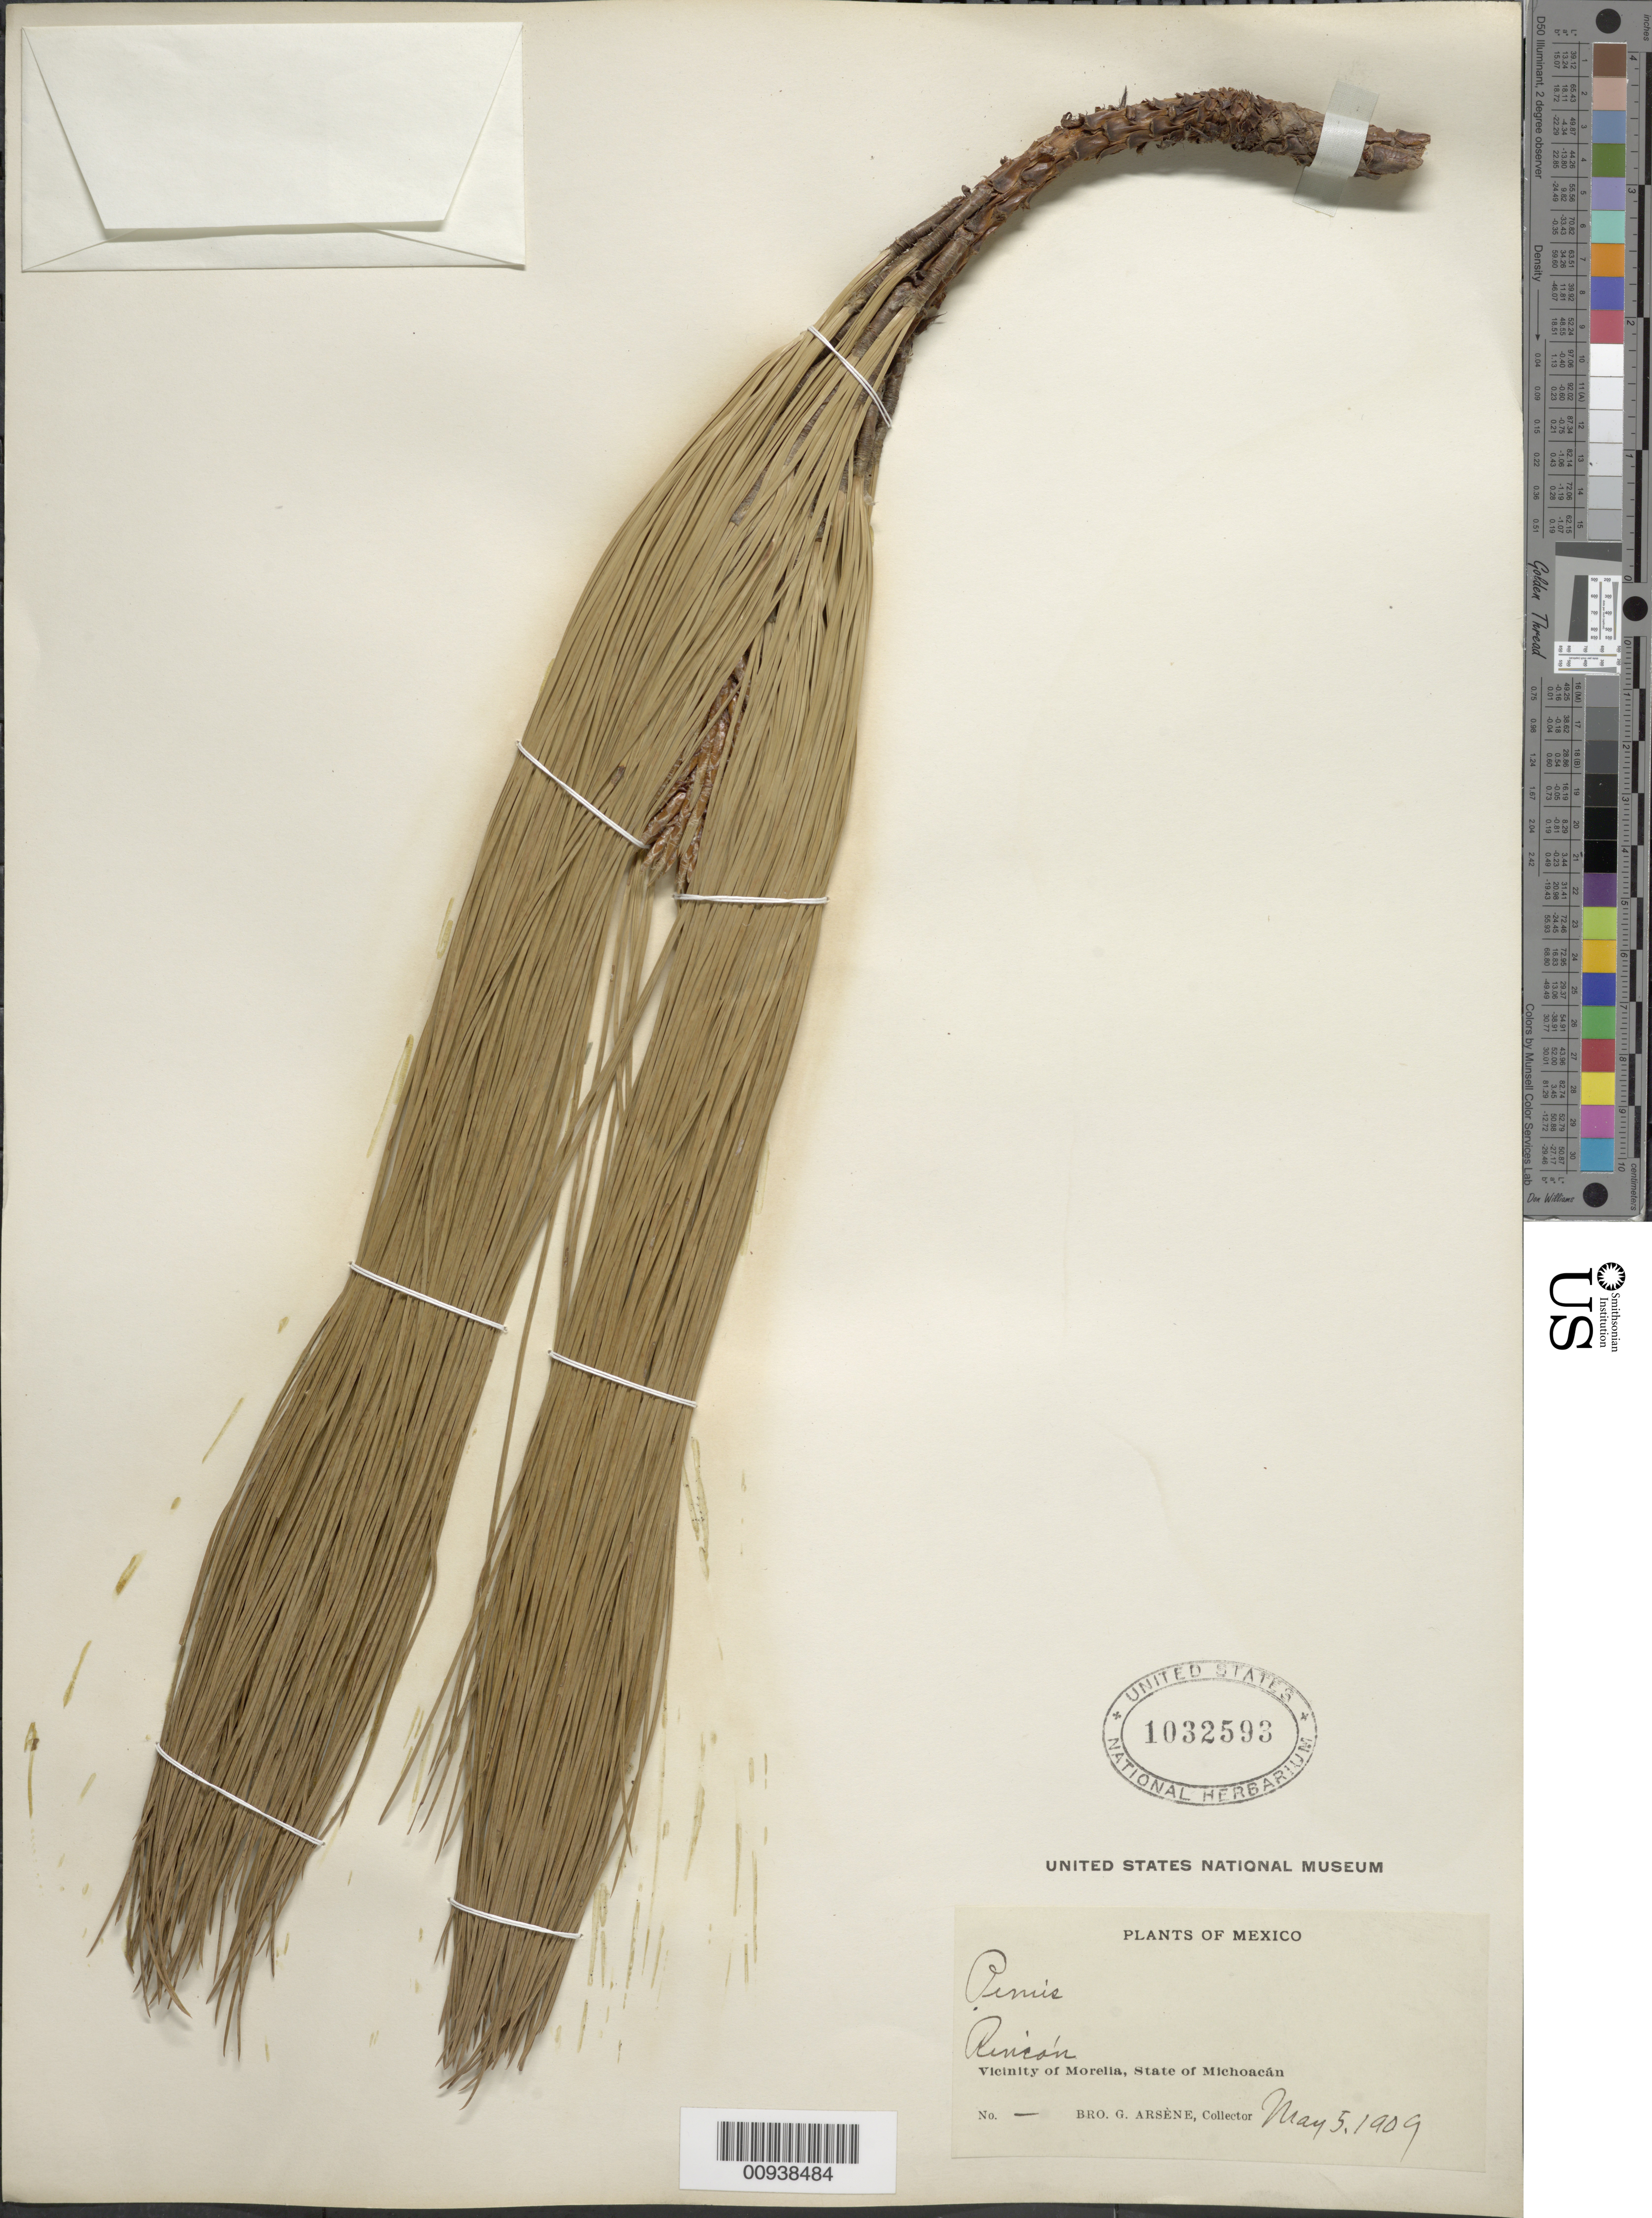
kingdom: Plantae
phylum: Tracheophyta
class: Pinopsida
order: Pinales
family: Pinaceae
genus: Pinus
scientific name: Pinus sp.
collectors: Bro. G. Arsène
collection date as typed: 05 May 1909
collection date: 1909-05-05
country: Mexico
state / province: Michoacán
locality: Rincón. Vicinity of Morelia.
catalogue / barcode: US 1032593